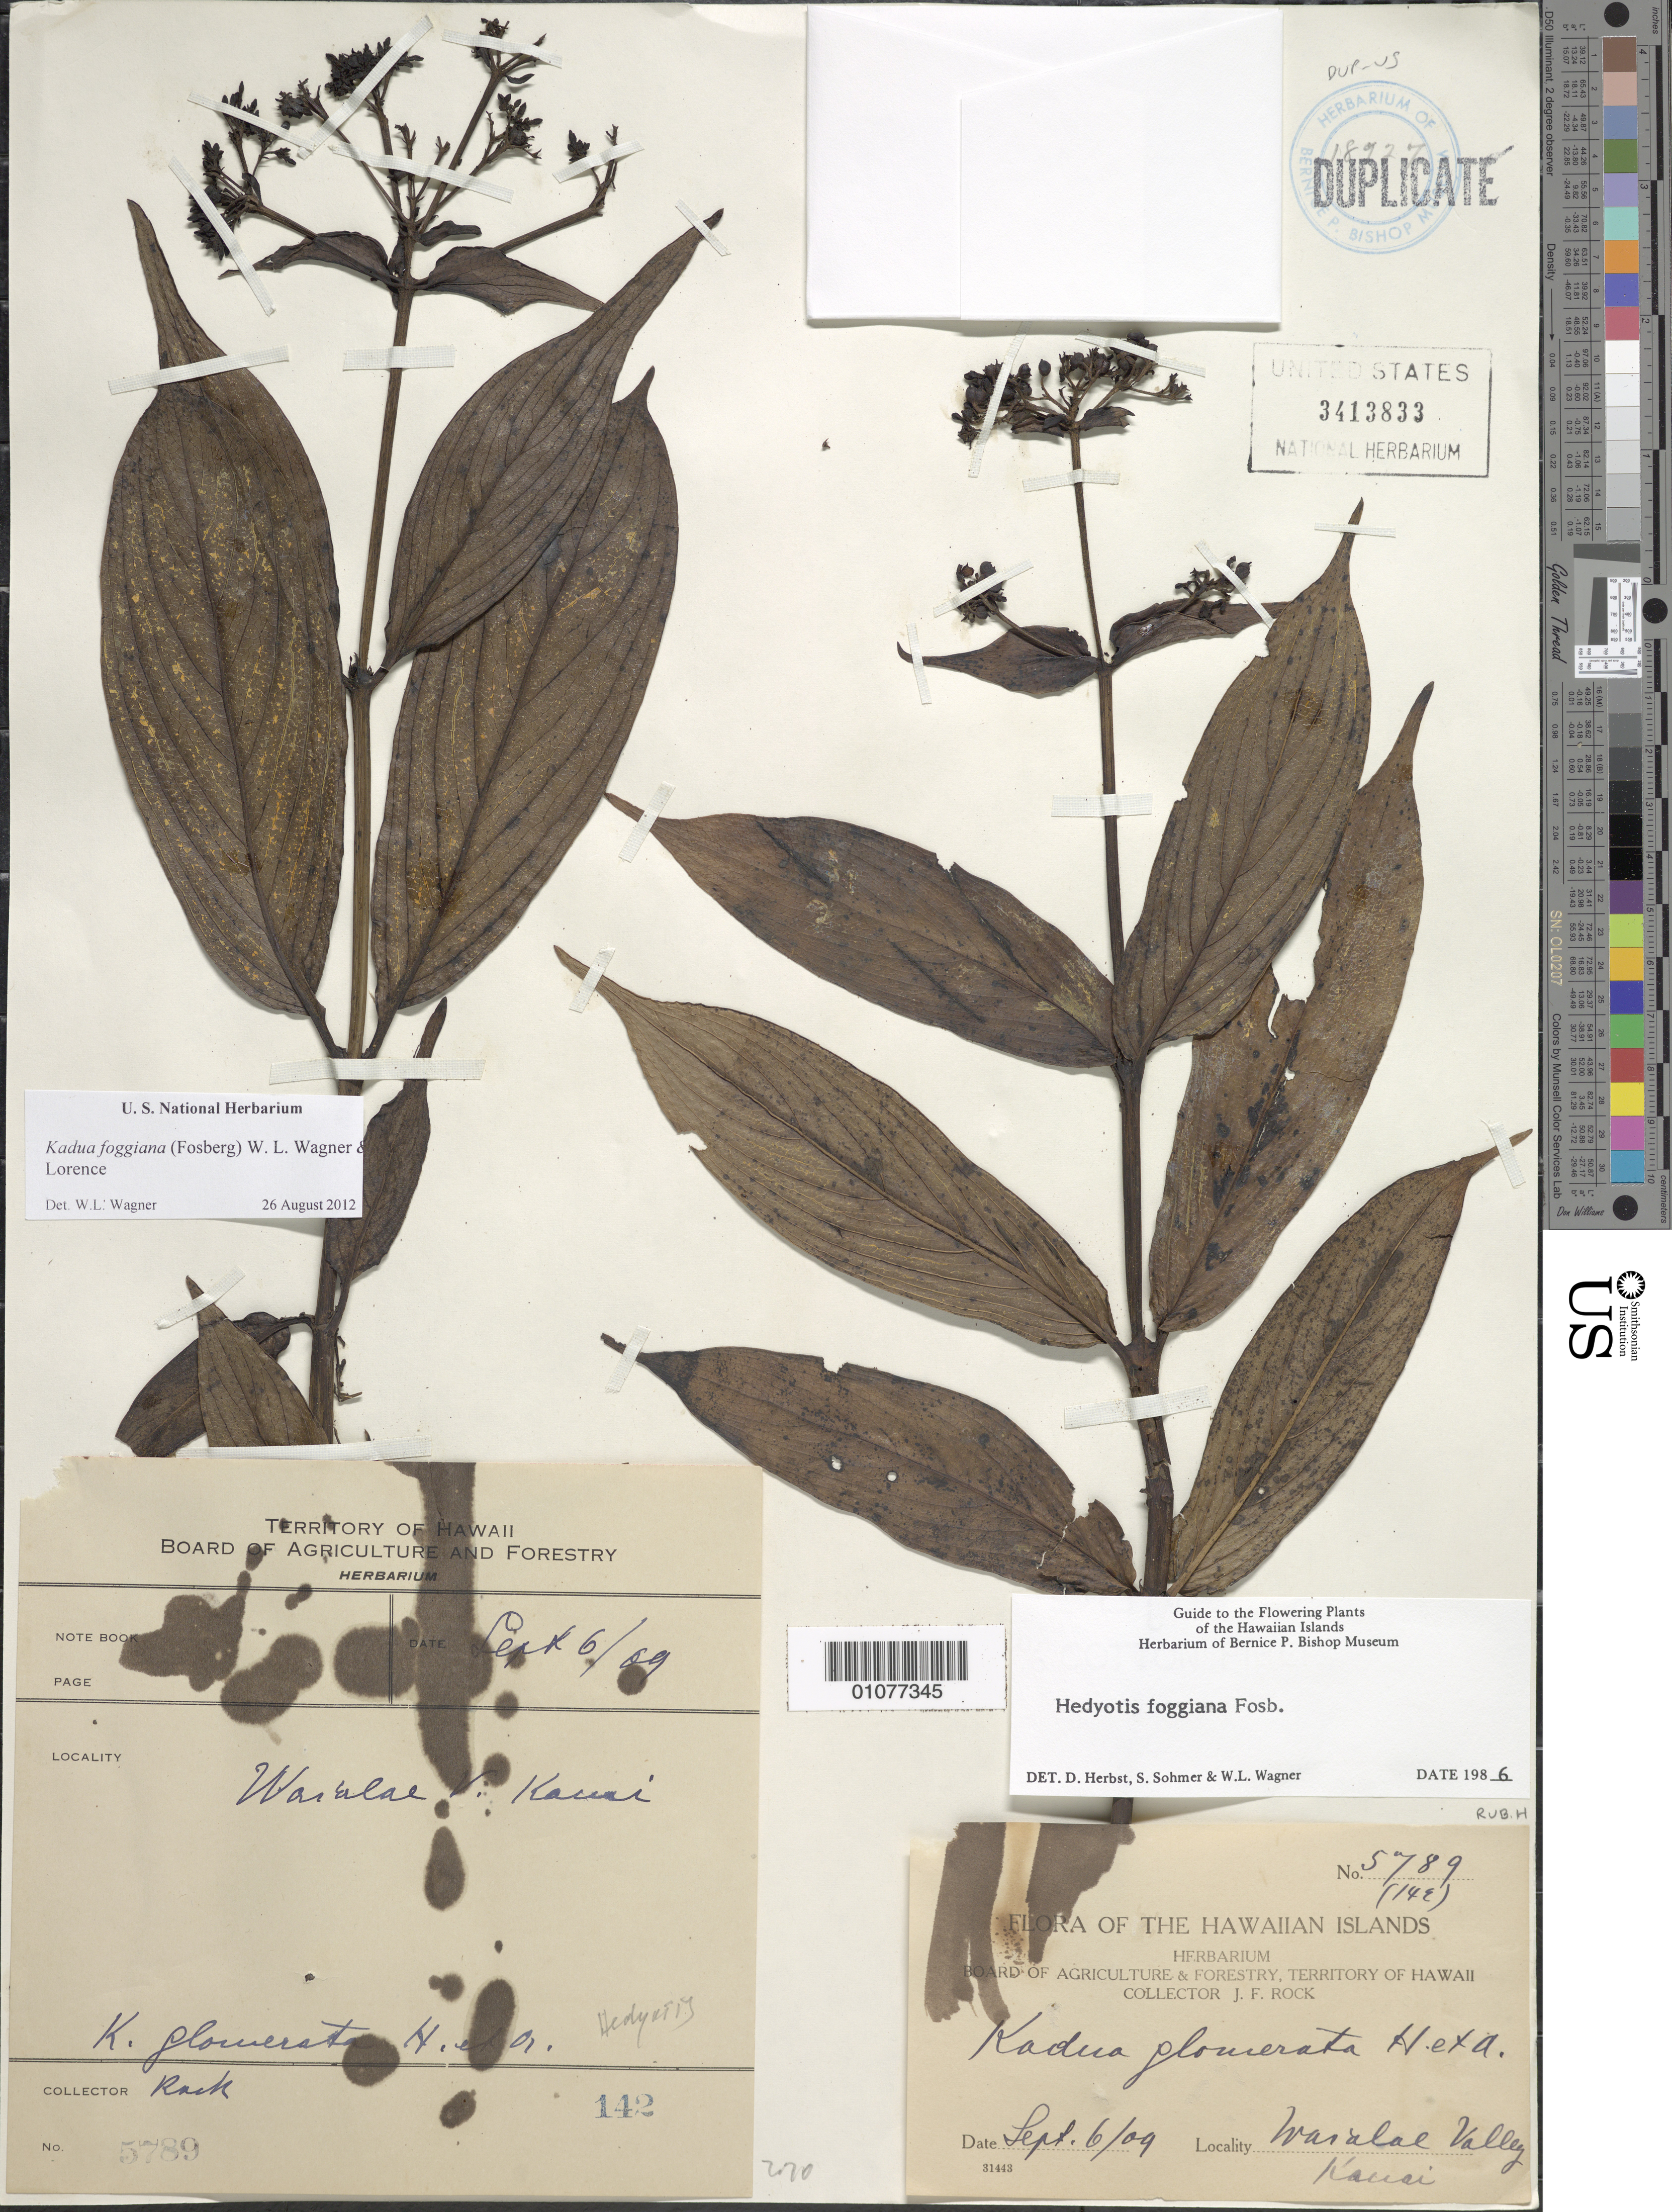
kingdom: Plantae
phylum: Tracheophyta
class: Magnoliopsida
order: Gentianales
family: Rubiaceae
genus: Kadua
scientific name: Kadua foggiana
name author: (Fosberg) W.L. Wagner & Lorence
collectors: J. F. Rock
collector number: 5789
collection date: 1909-09-06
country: United States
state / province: Hawaii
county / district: Kaui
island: Kaua'i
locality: Waialae Valley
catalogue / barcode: US 3413833